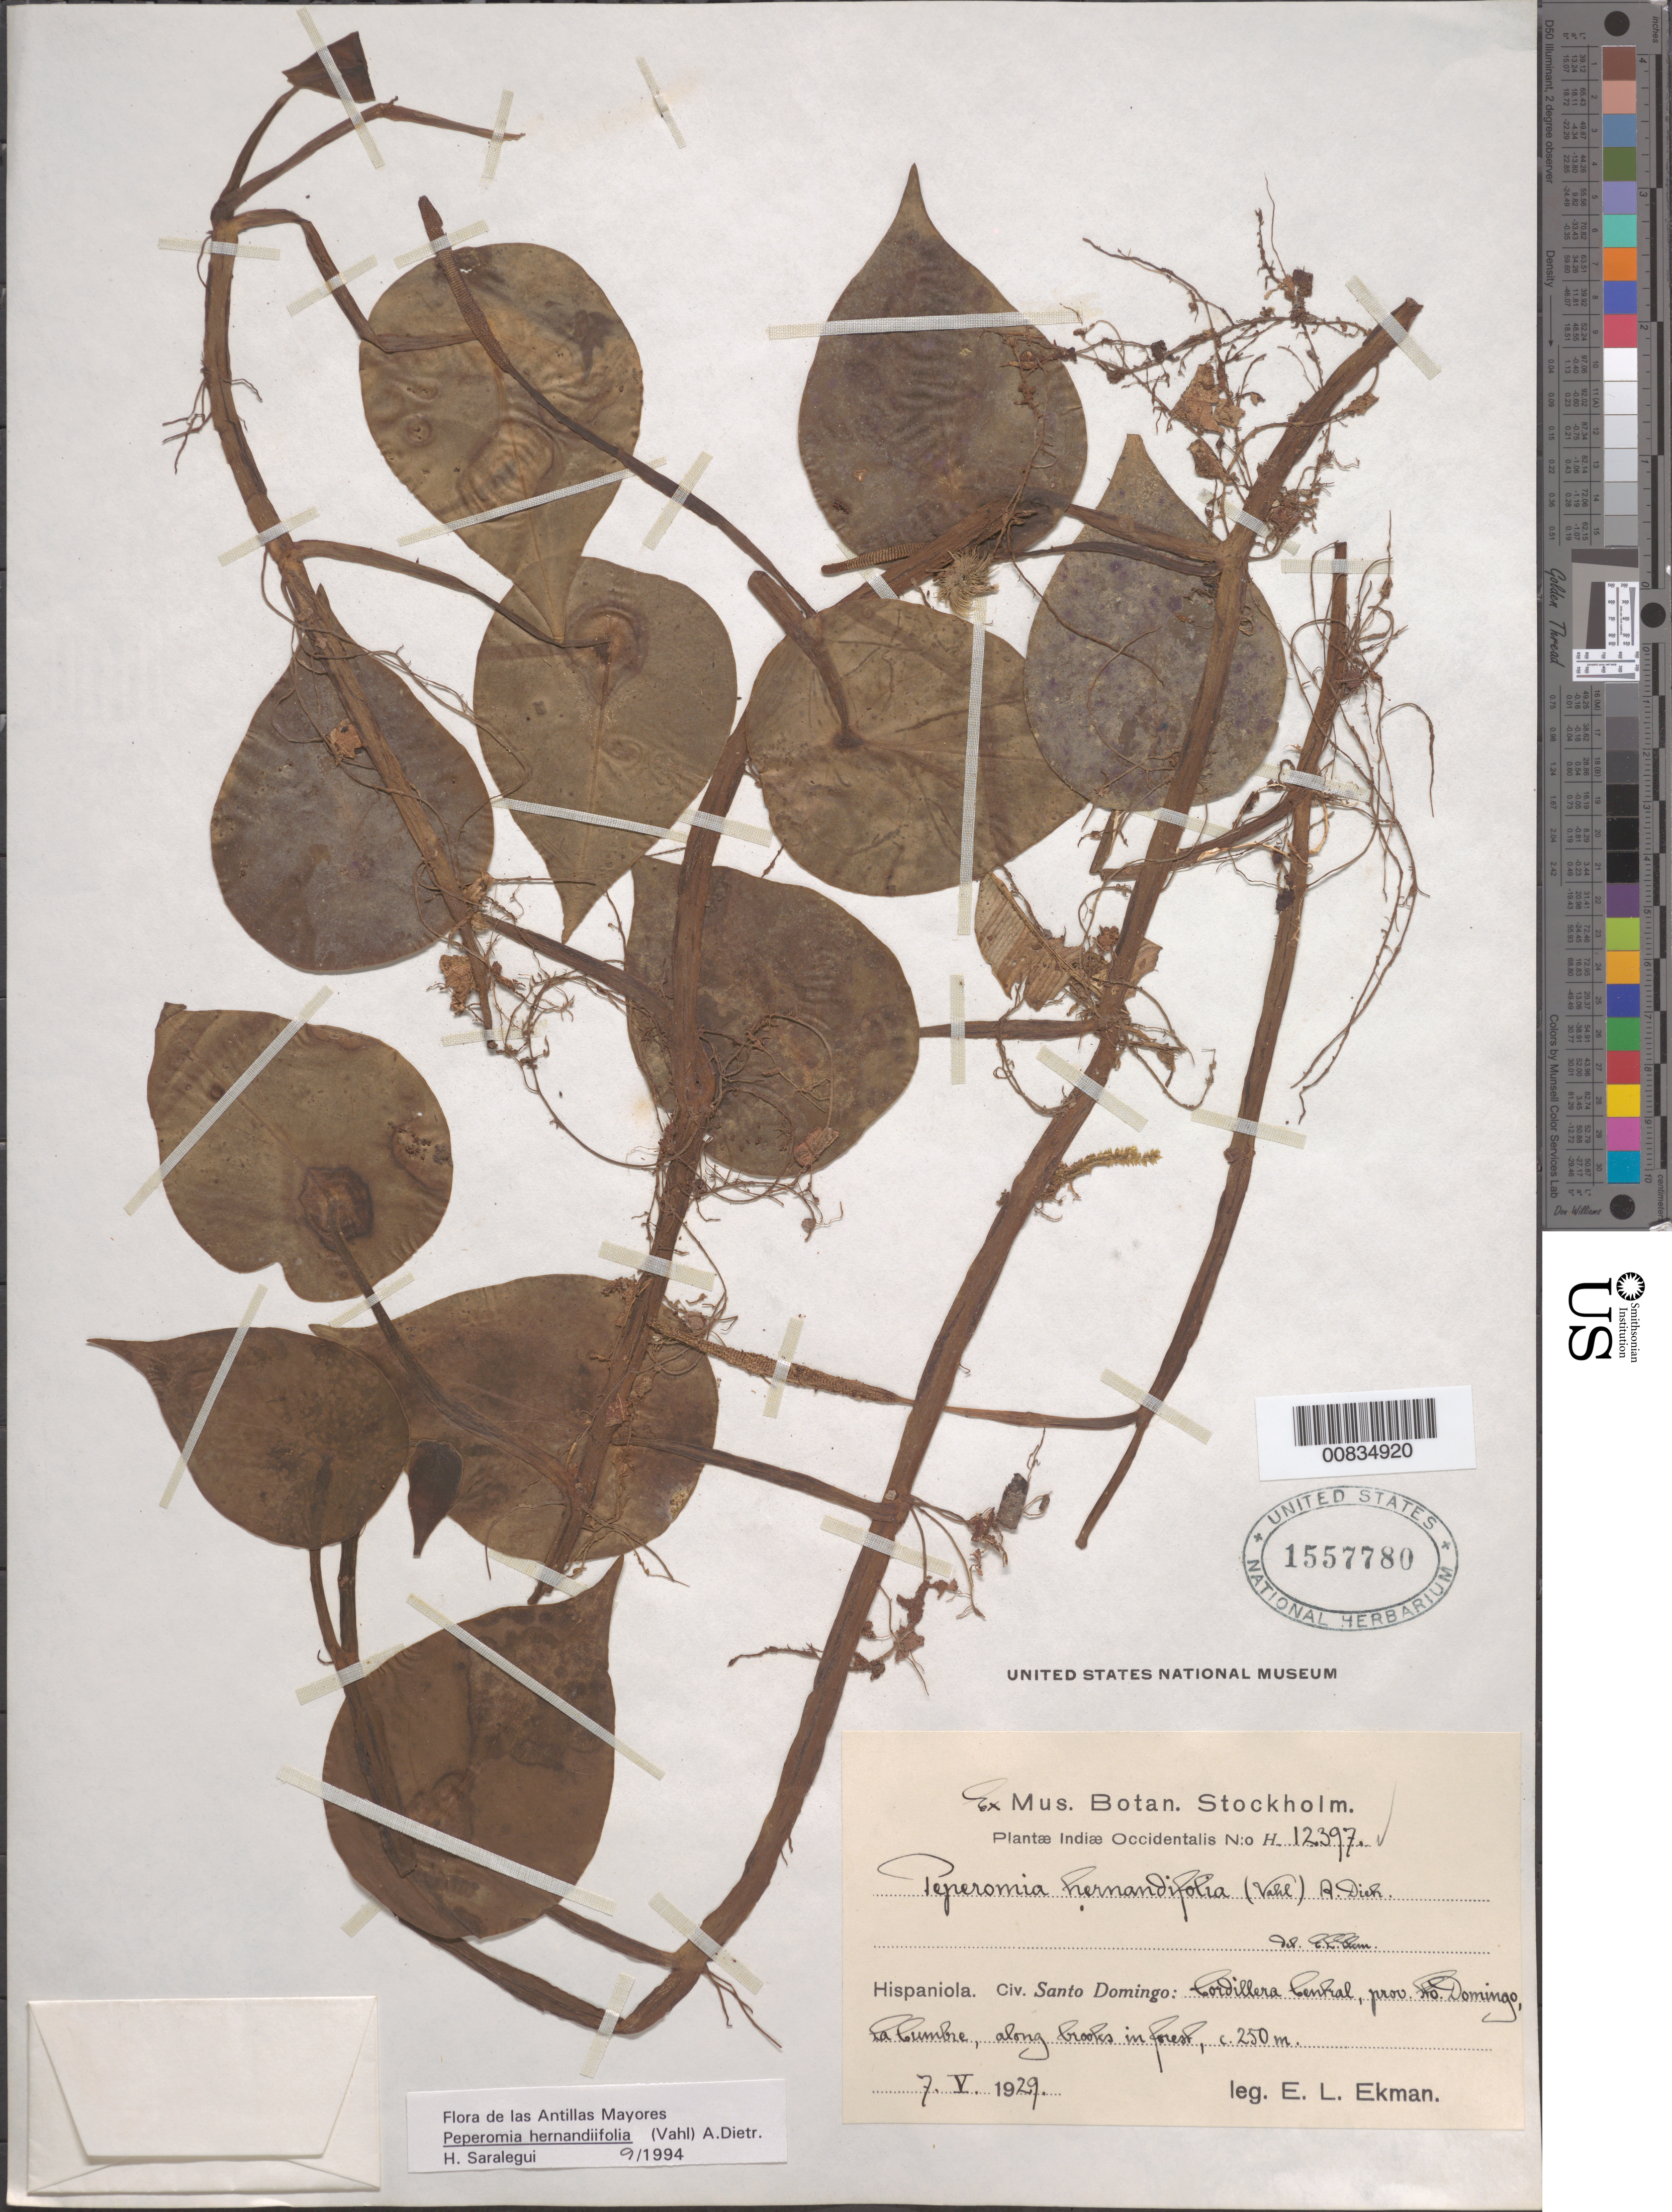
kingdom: Plantae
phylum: Tracheophyta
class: Magnoliopsida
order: Piperales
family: Piperaceae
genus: Peperomia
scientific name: Peperomia hernandiifolia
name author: (Vahl) A. Dietr.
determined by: Saralegui Boza, H., (HAJB), Jardin Botanico Nacional (Habana)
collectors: E. L. Ekman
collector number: H 12397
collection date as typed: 07 May 1929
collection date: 1929-05-07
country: Dominican Republic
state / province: Distrito Nacional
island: Hispaniola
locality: Cordillera Central, prov. Sto. Domingo (obsolete), La Cumbre, along brooks in forest.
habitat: Along brooks in forest.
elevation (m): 250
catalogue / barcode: US 1557780